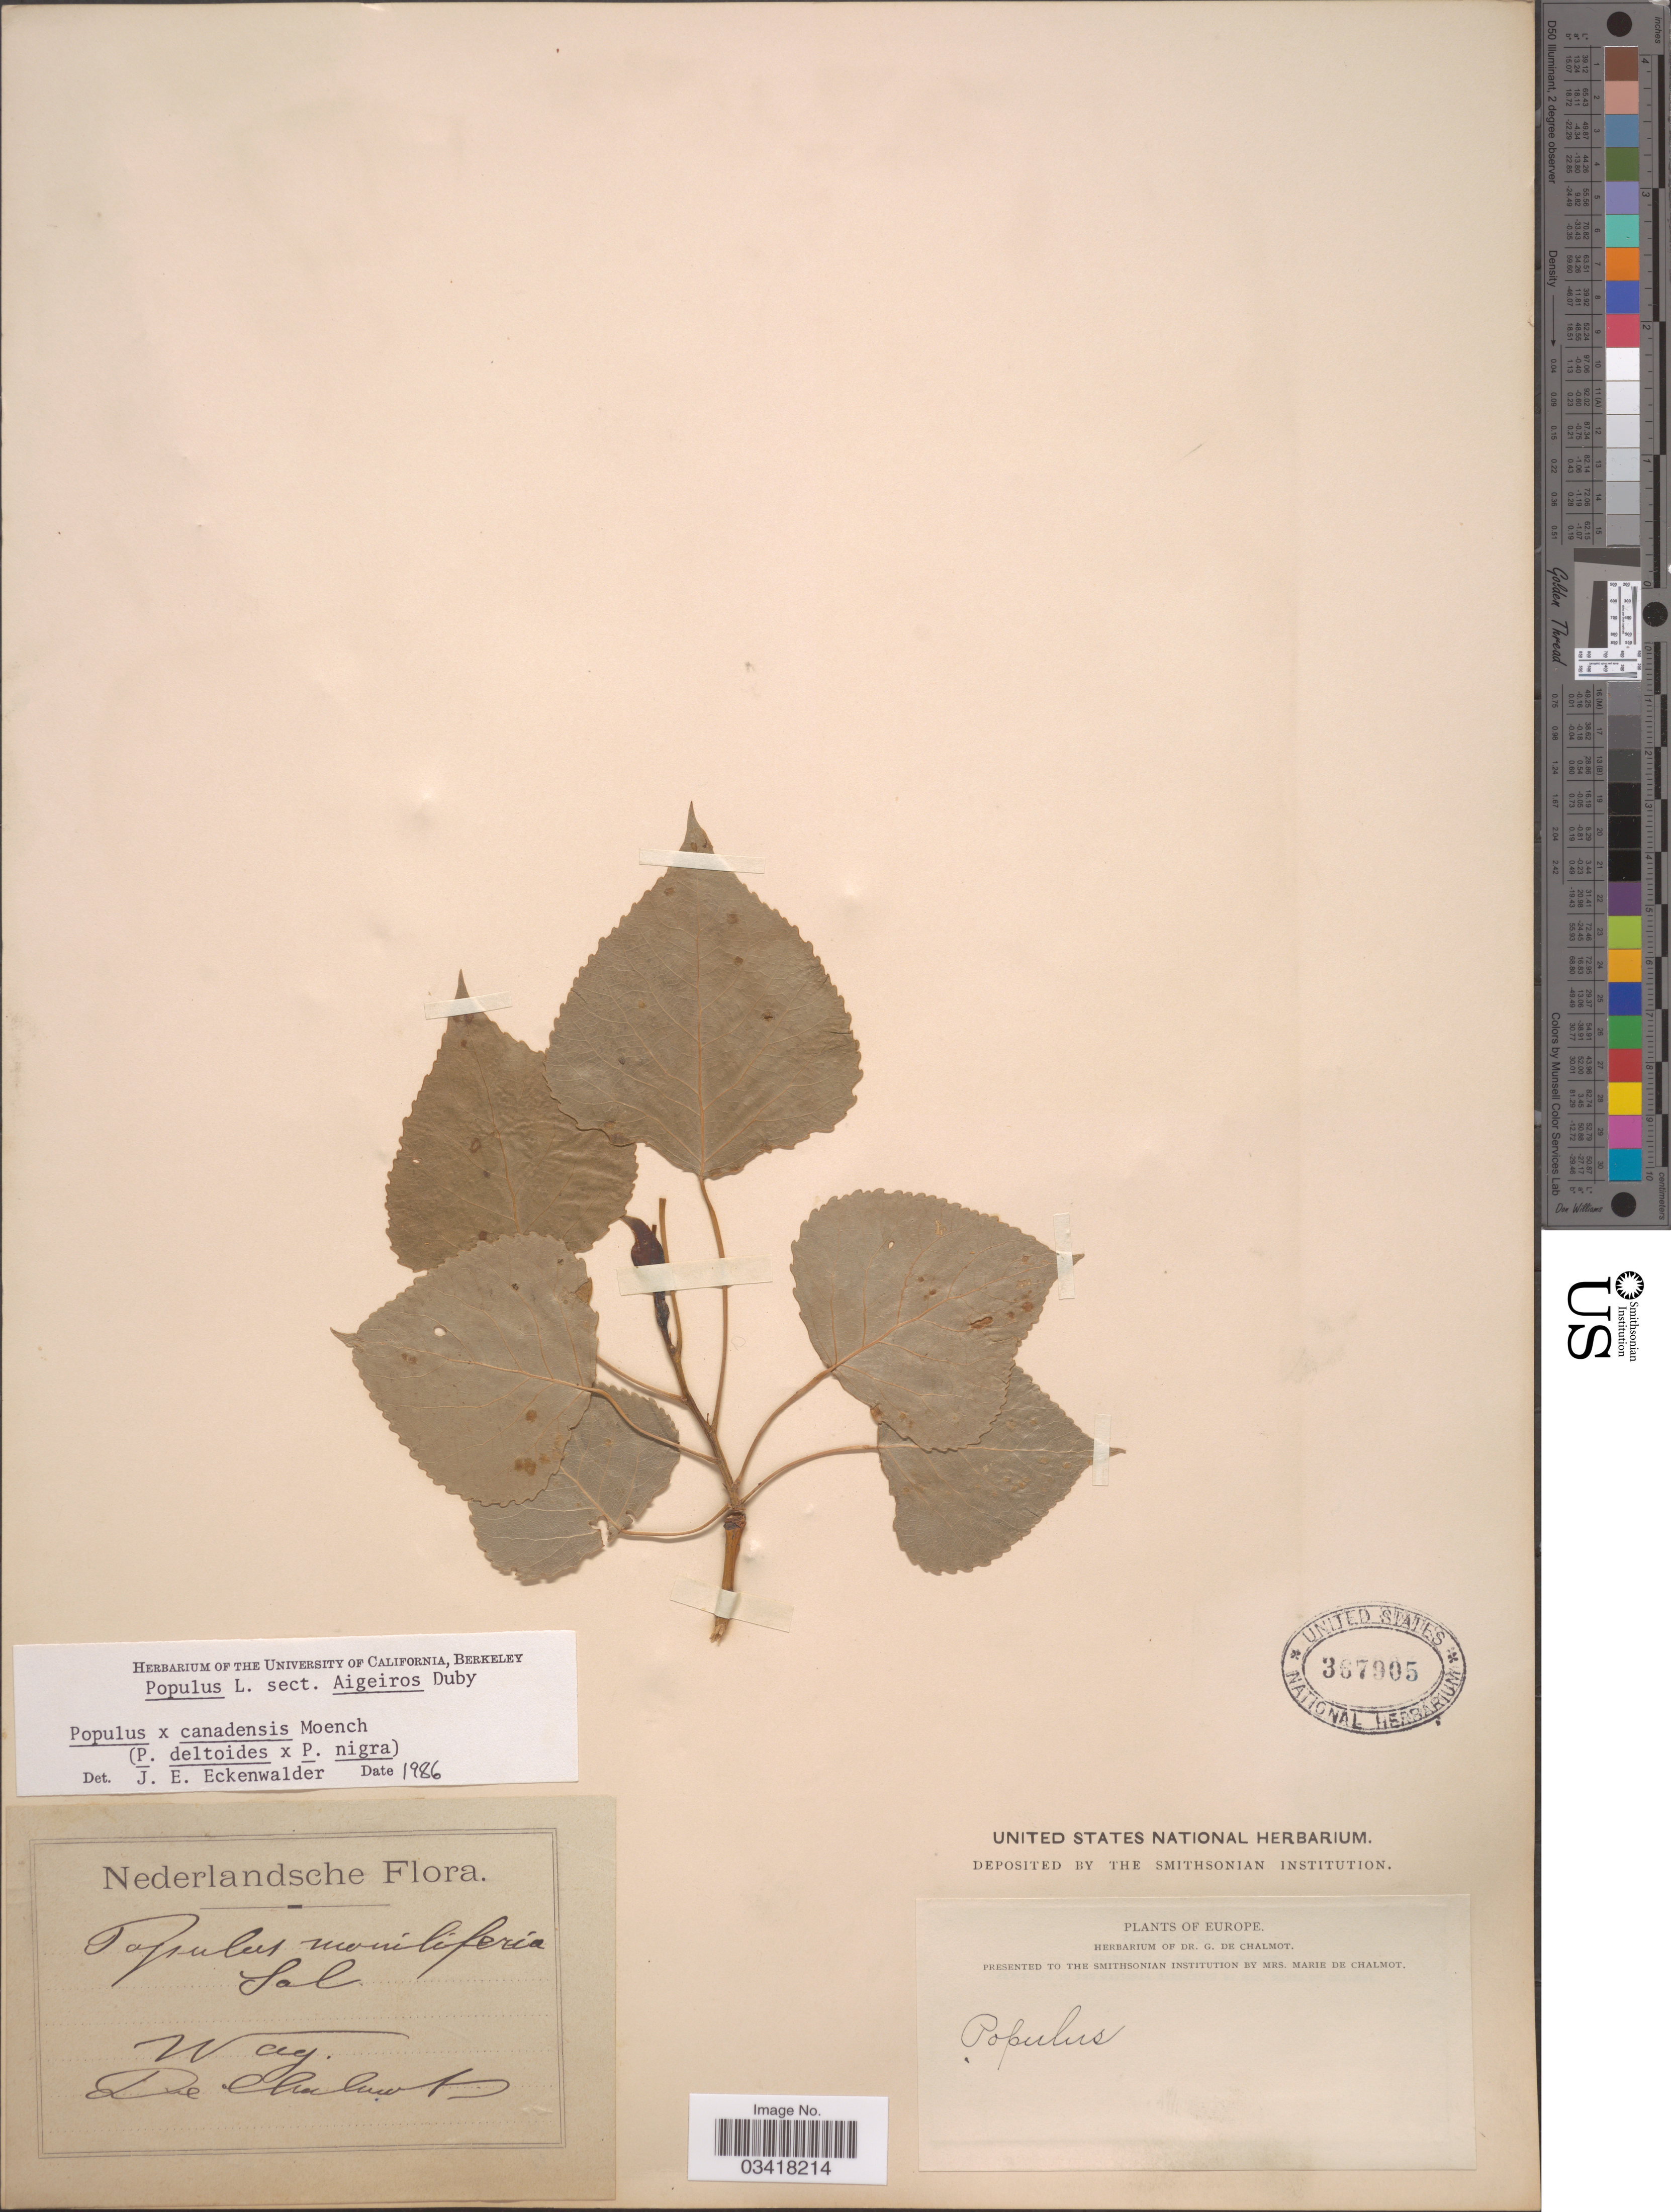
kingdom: Plantae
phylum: Tracheophyta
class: Magnoliopsida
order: Malpighiales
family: Salicaceae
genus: Populus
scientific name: Populus canadensis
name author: Moench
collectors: G. de Chalmot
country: Netherlands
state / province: Gelderland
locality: Wag.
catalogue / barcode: US 367905